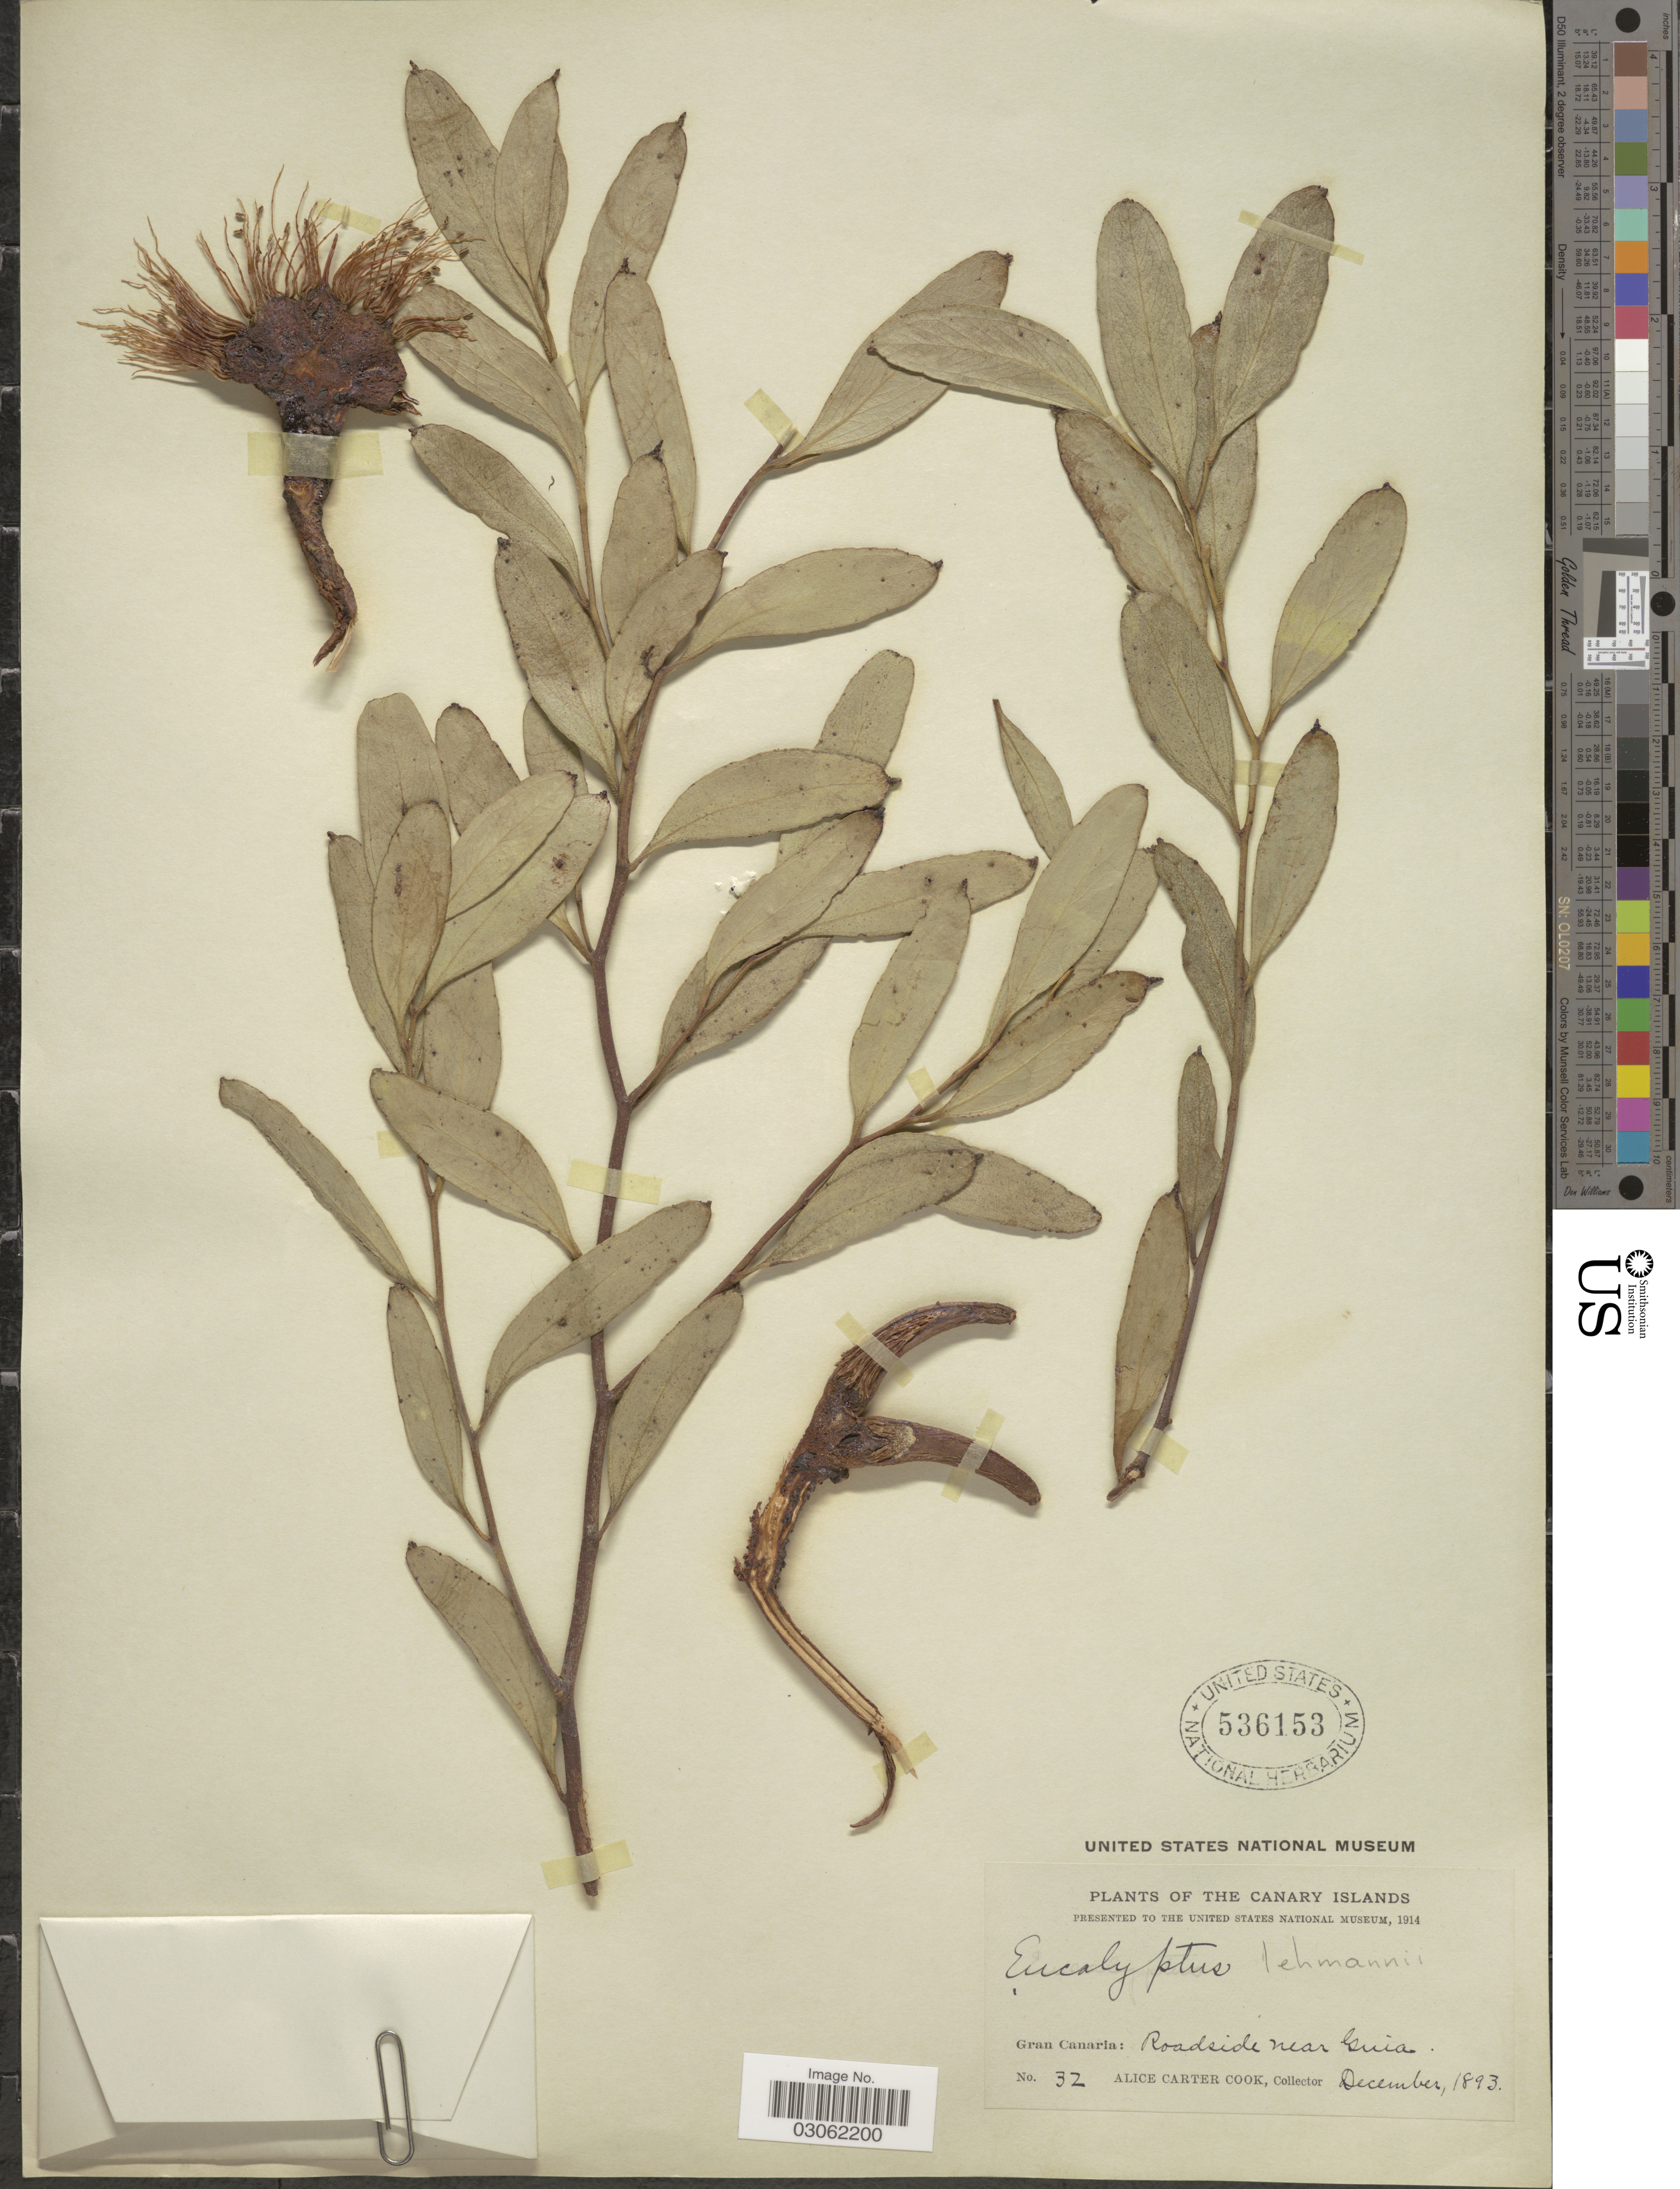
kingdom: Plantae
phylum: Tracheophyta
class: Magnoliopsida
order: Myrtales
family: Myrtaceae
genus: Eucalyptus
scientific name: Eucalyptus lehmannii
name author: (Schauer) Benth.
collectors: Alice C. Cook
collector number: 32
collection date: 1893-12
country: Spain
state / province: Canarias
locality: Canary Islands. Gran Canaria: Roadside near Guia.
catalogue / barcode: US 536153